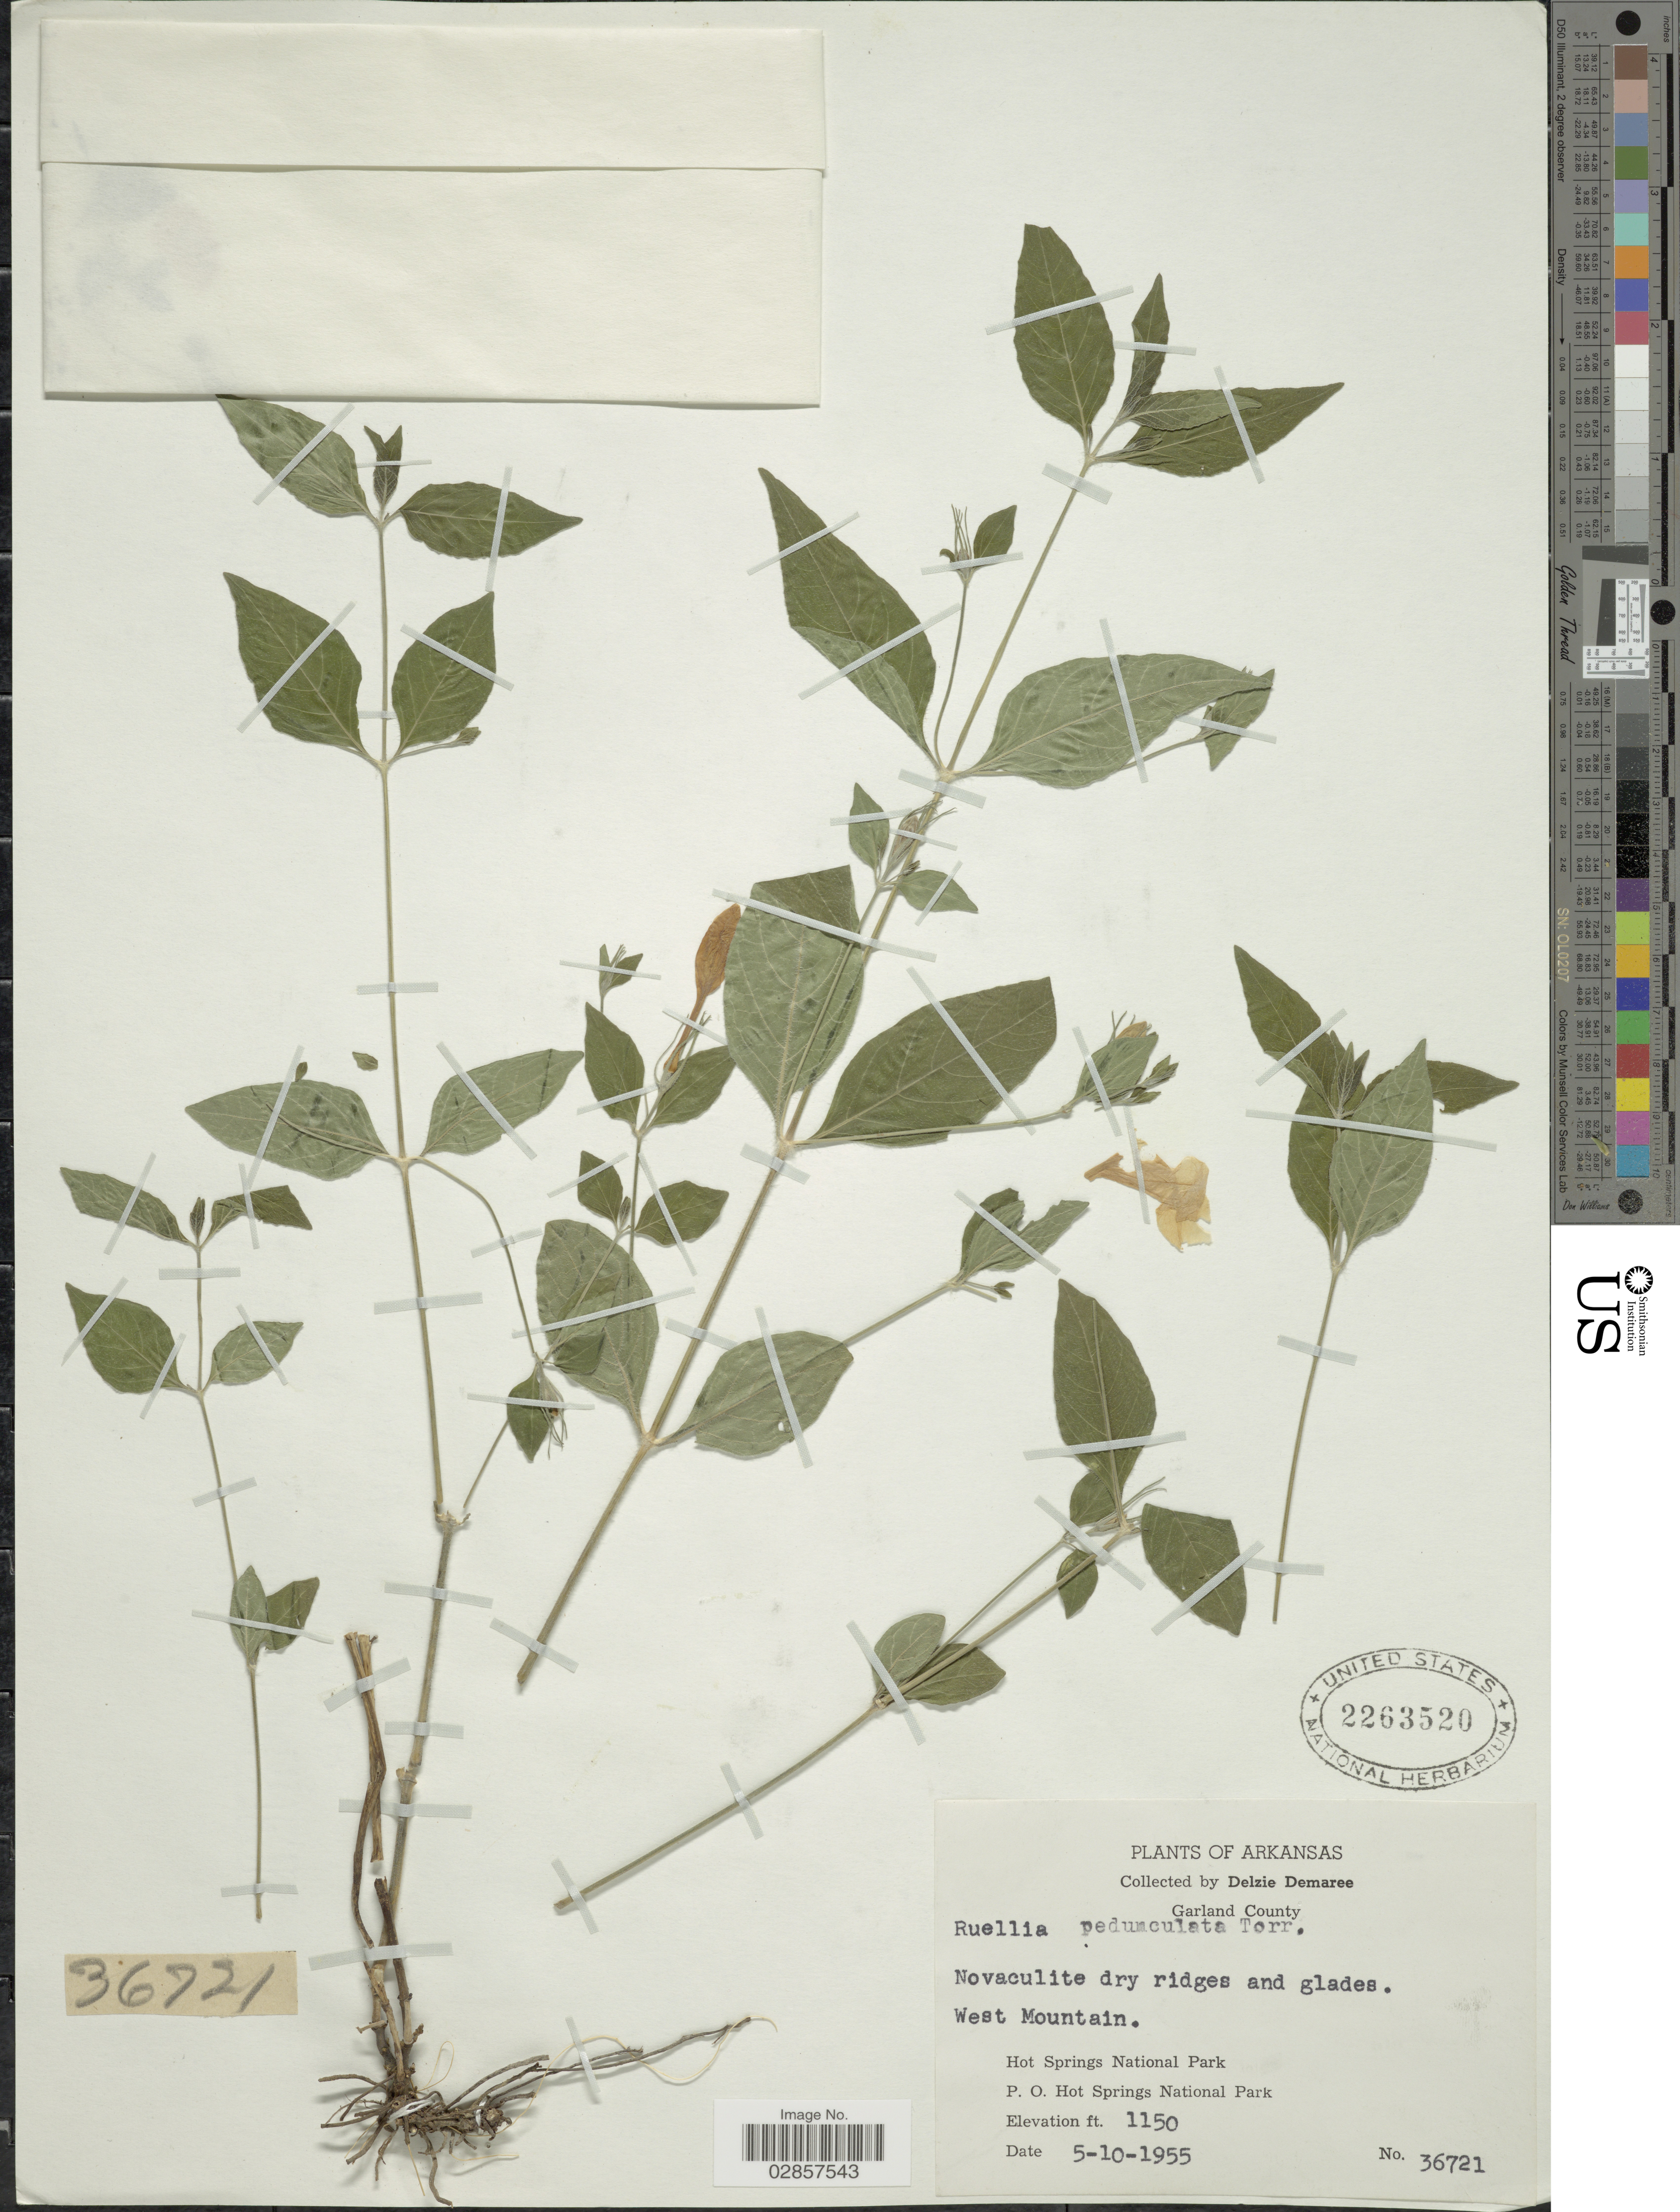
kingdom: Plantae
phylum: Tracheophyta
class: Magnoliopsida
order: Lamiales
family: Acanthaceae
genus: Ruellia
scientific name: Ruellia pedunculata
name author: Torr. ex A. Gray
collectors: D. Demaree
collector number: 36721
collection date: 1955-05-10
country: United States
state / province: Arkansas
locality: Garland County, West Mountain, Hot Springs National Park, P. O. Hot Springs National Park.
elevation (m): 351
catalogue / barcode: US 2263520